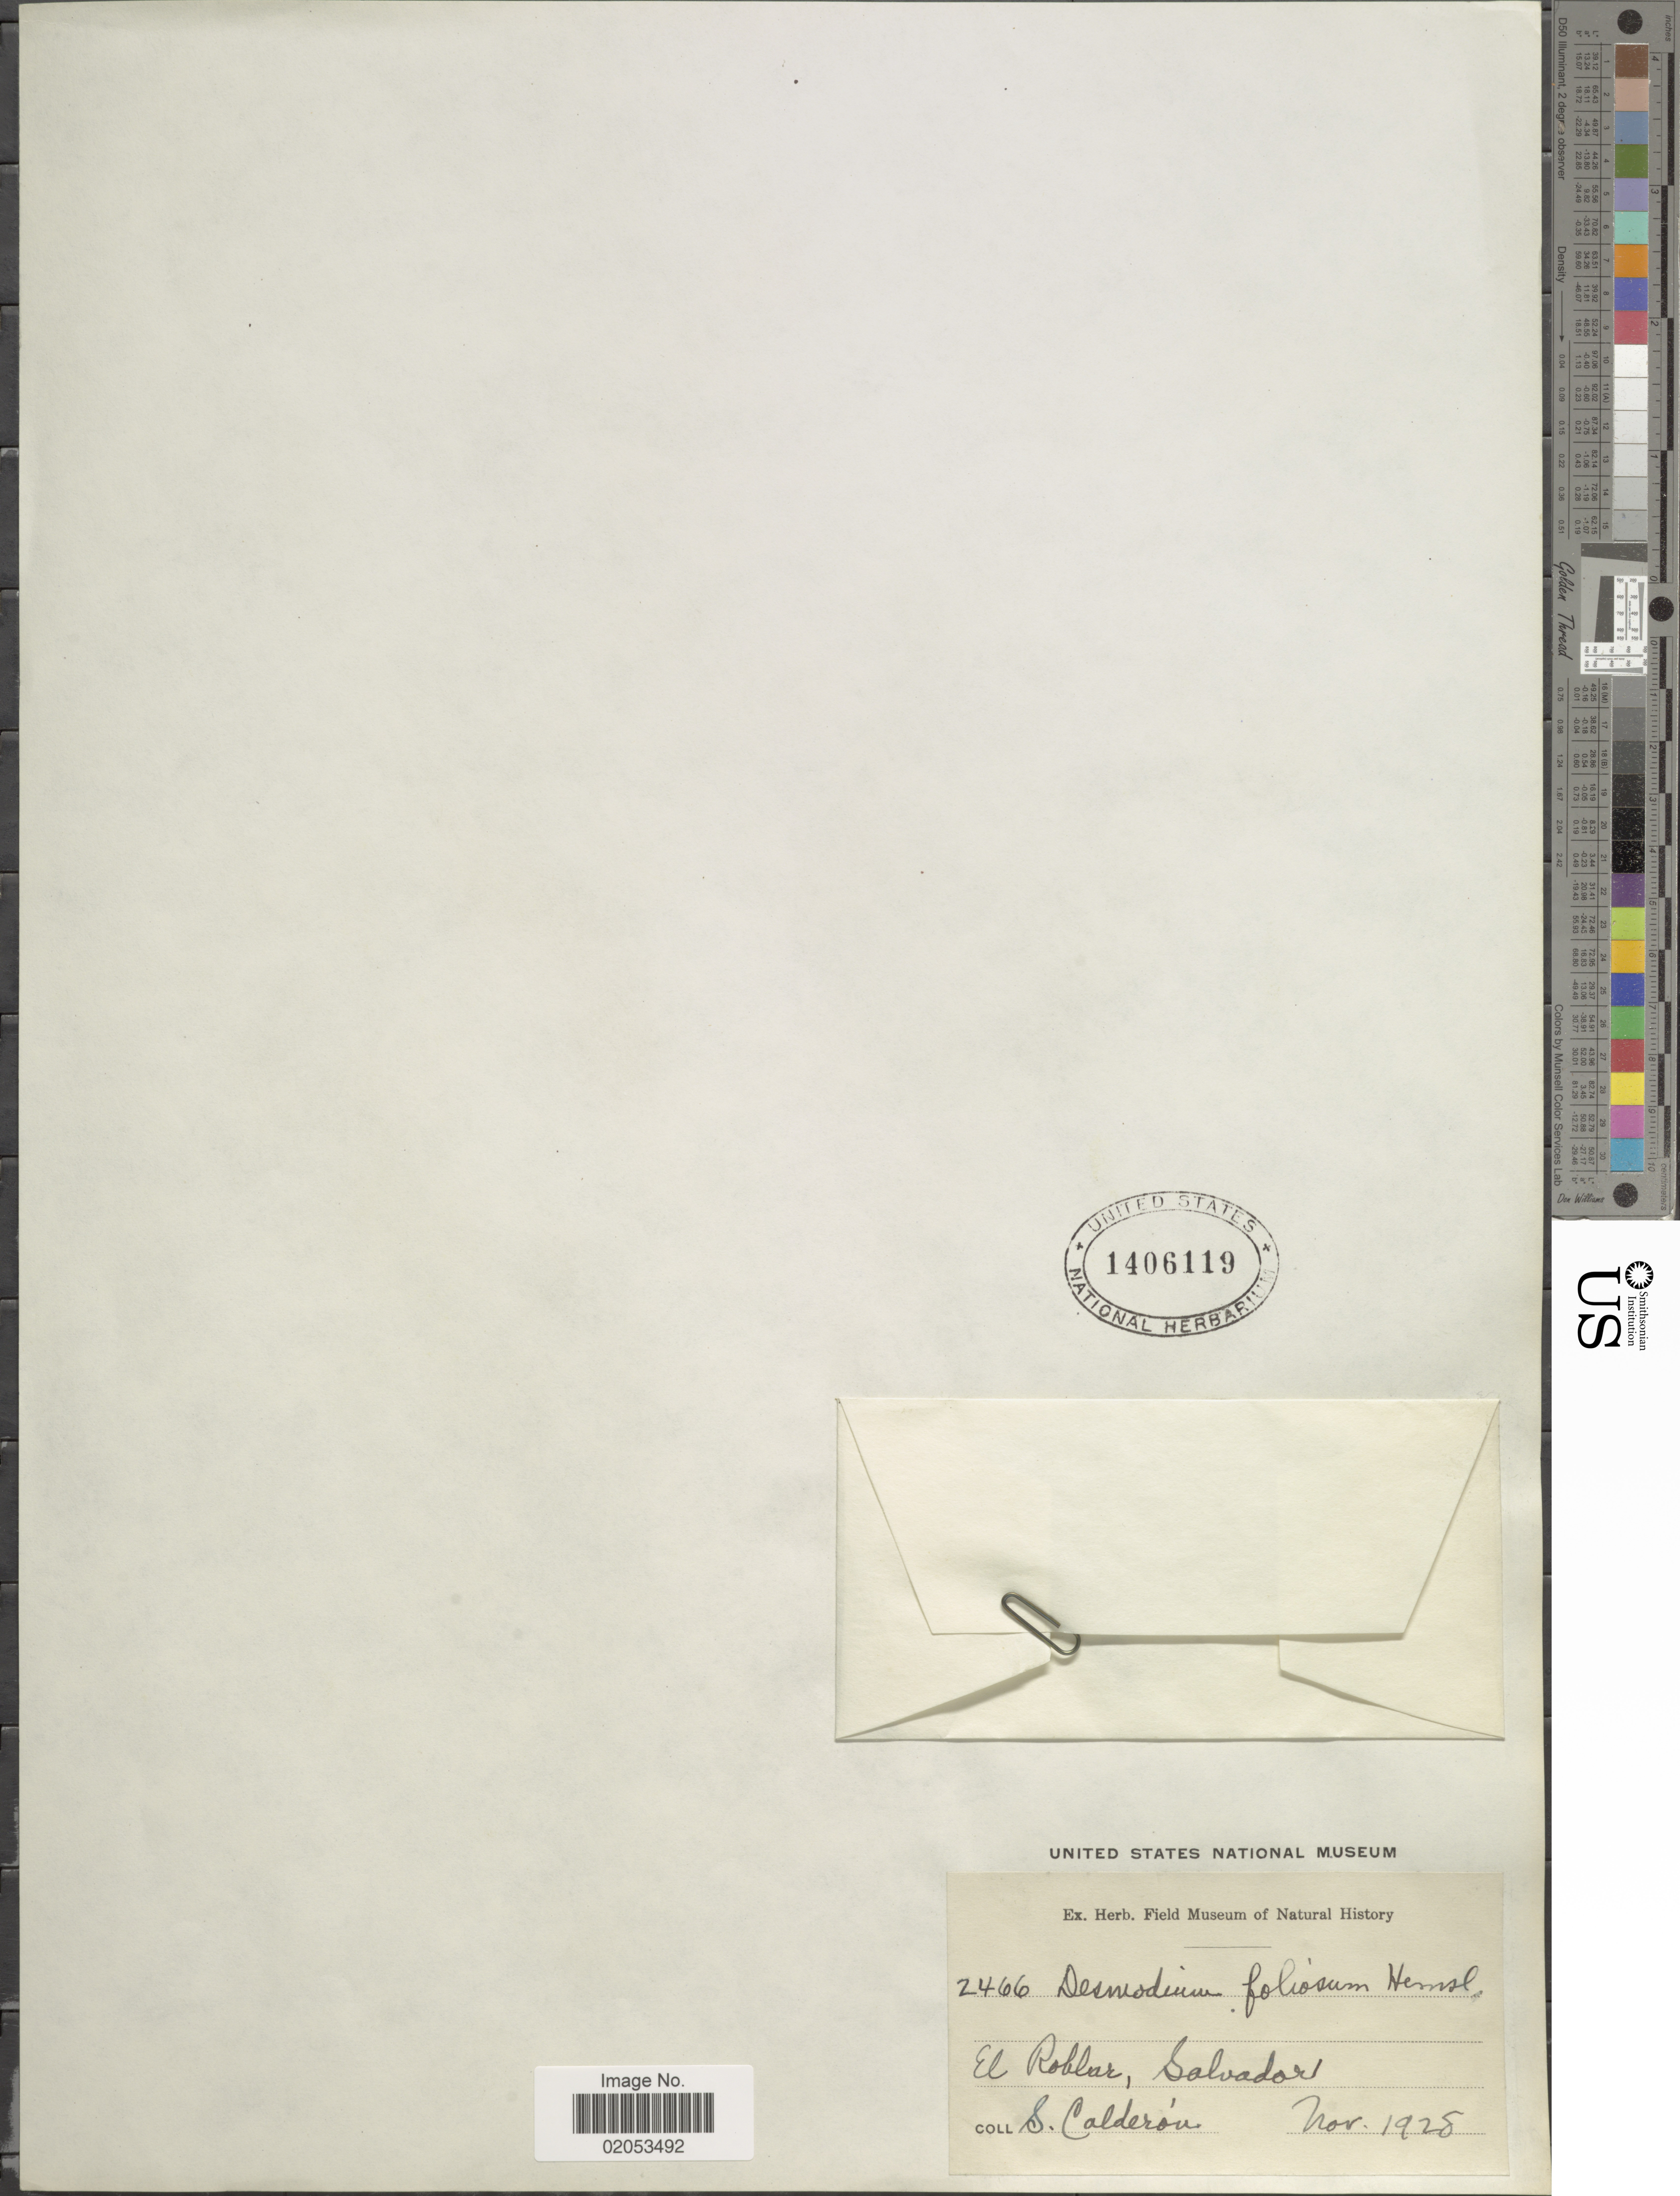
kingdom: Plantae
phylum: Tracheophyta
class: Magnoliopsida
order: Fabales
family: Fabaceae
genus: Desmodium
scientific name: Desmodium foliosum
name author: Hemsl.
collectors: S. Calderón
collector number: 2466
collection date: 1928-11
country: El Salvador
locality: El Roblar, Salvador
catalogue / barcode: US 1406119